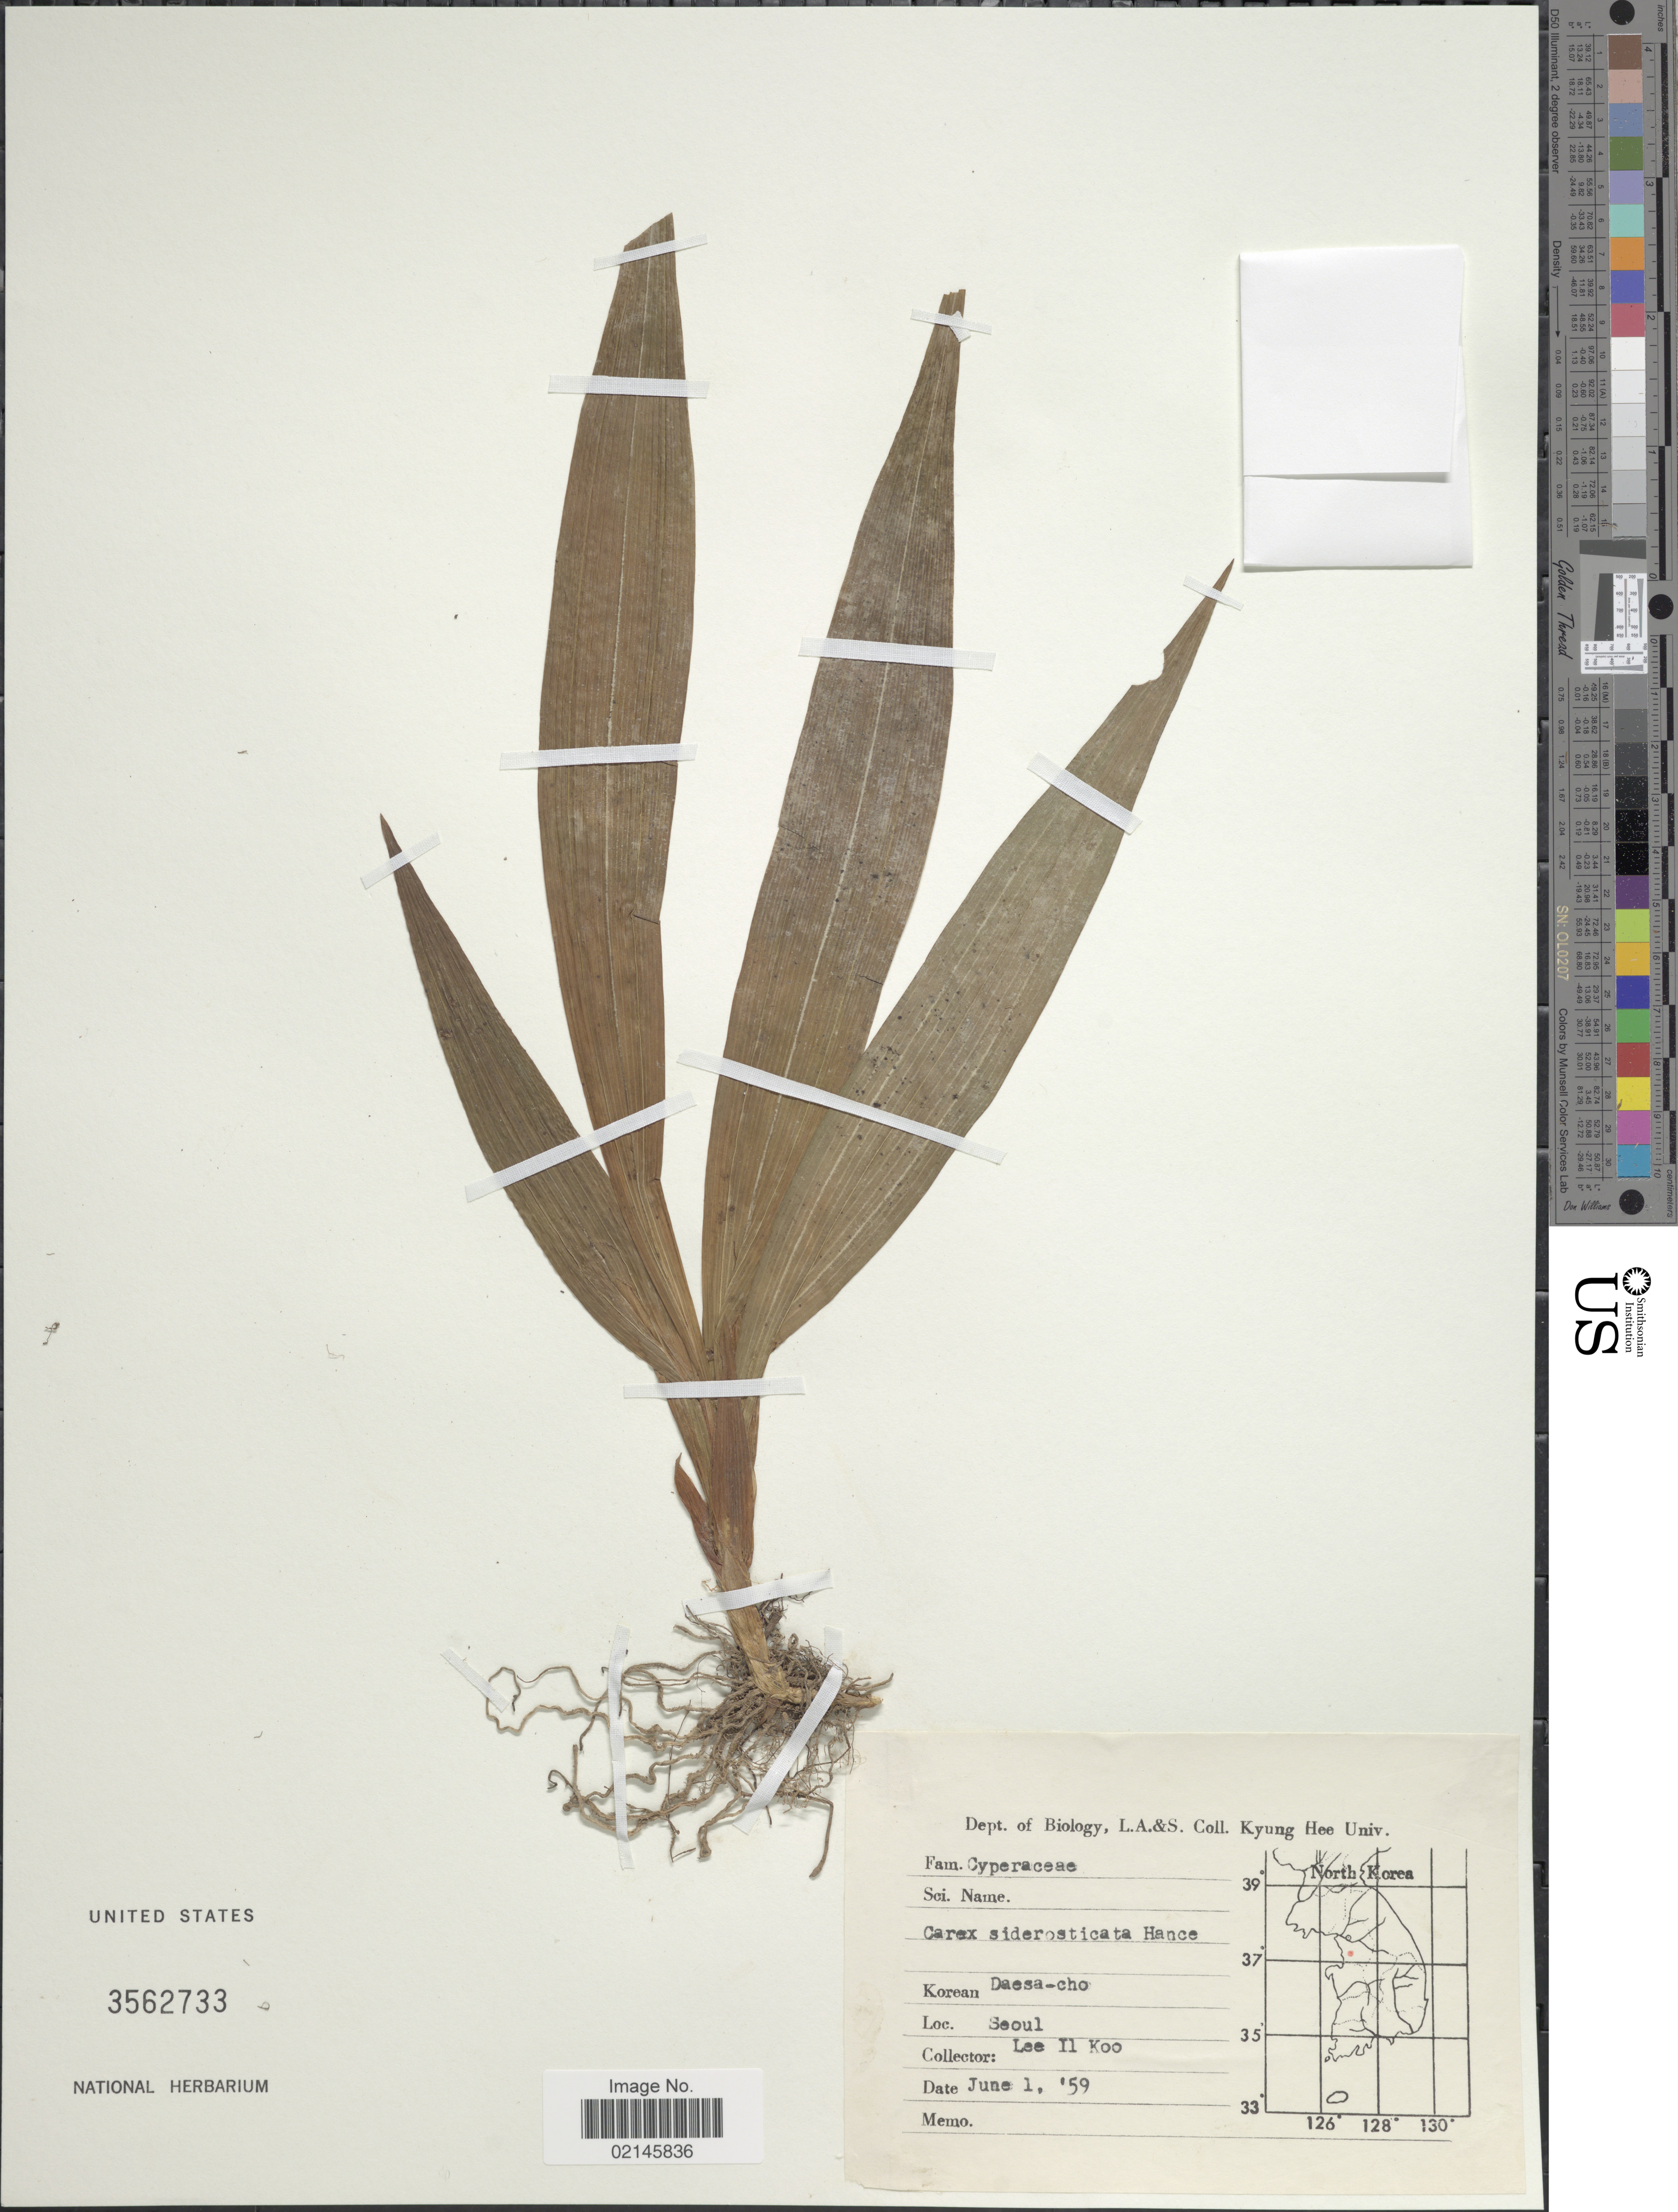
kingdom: Plantae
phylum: Tracheophyta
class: Liliopsida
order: Poales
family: Cyperaceae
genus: Carex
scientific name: Carex siderosticta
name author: Hance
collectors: Il-Ko Lee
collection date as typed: Transcribed d/m/y: 1/6/59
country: South Korea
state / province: Seoul Special City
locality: Seoul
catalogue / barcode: US 3562733